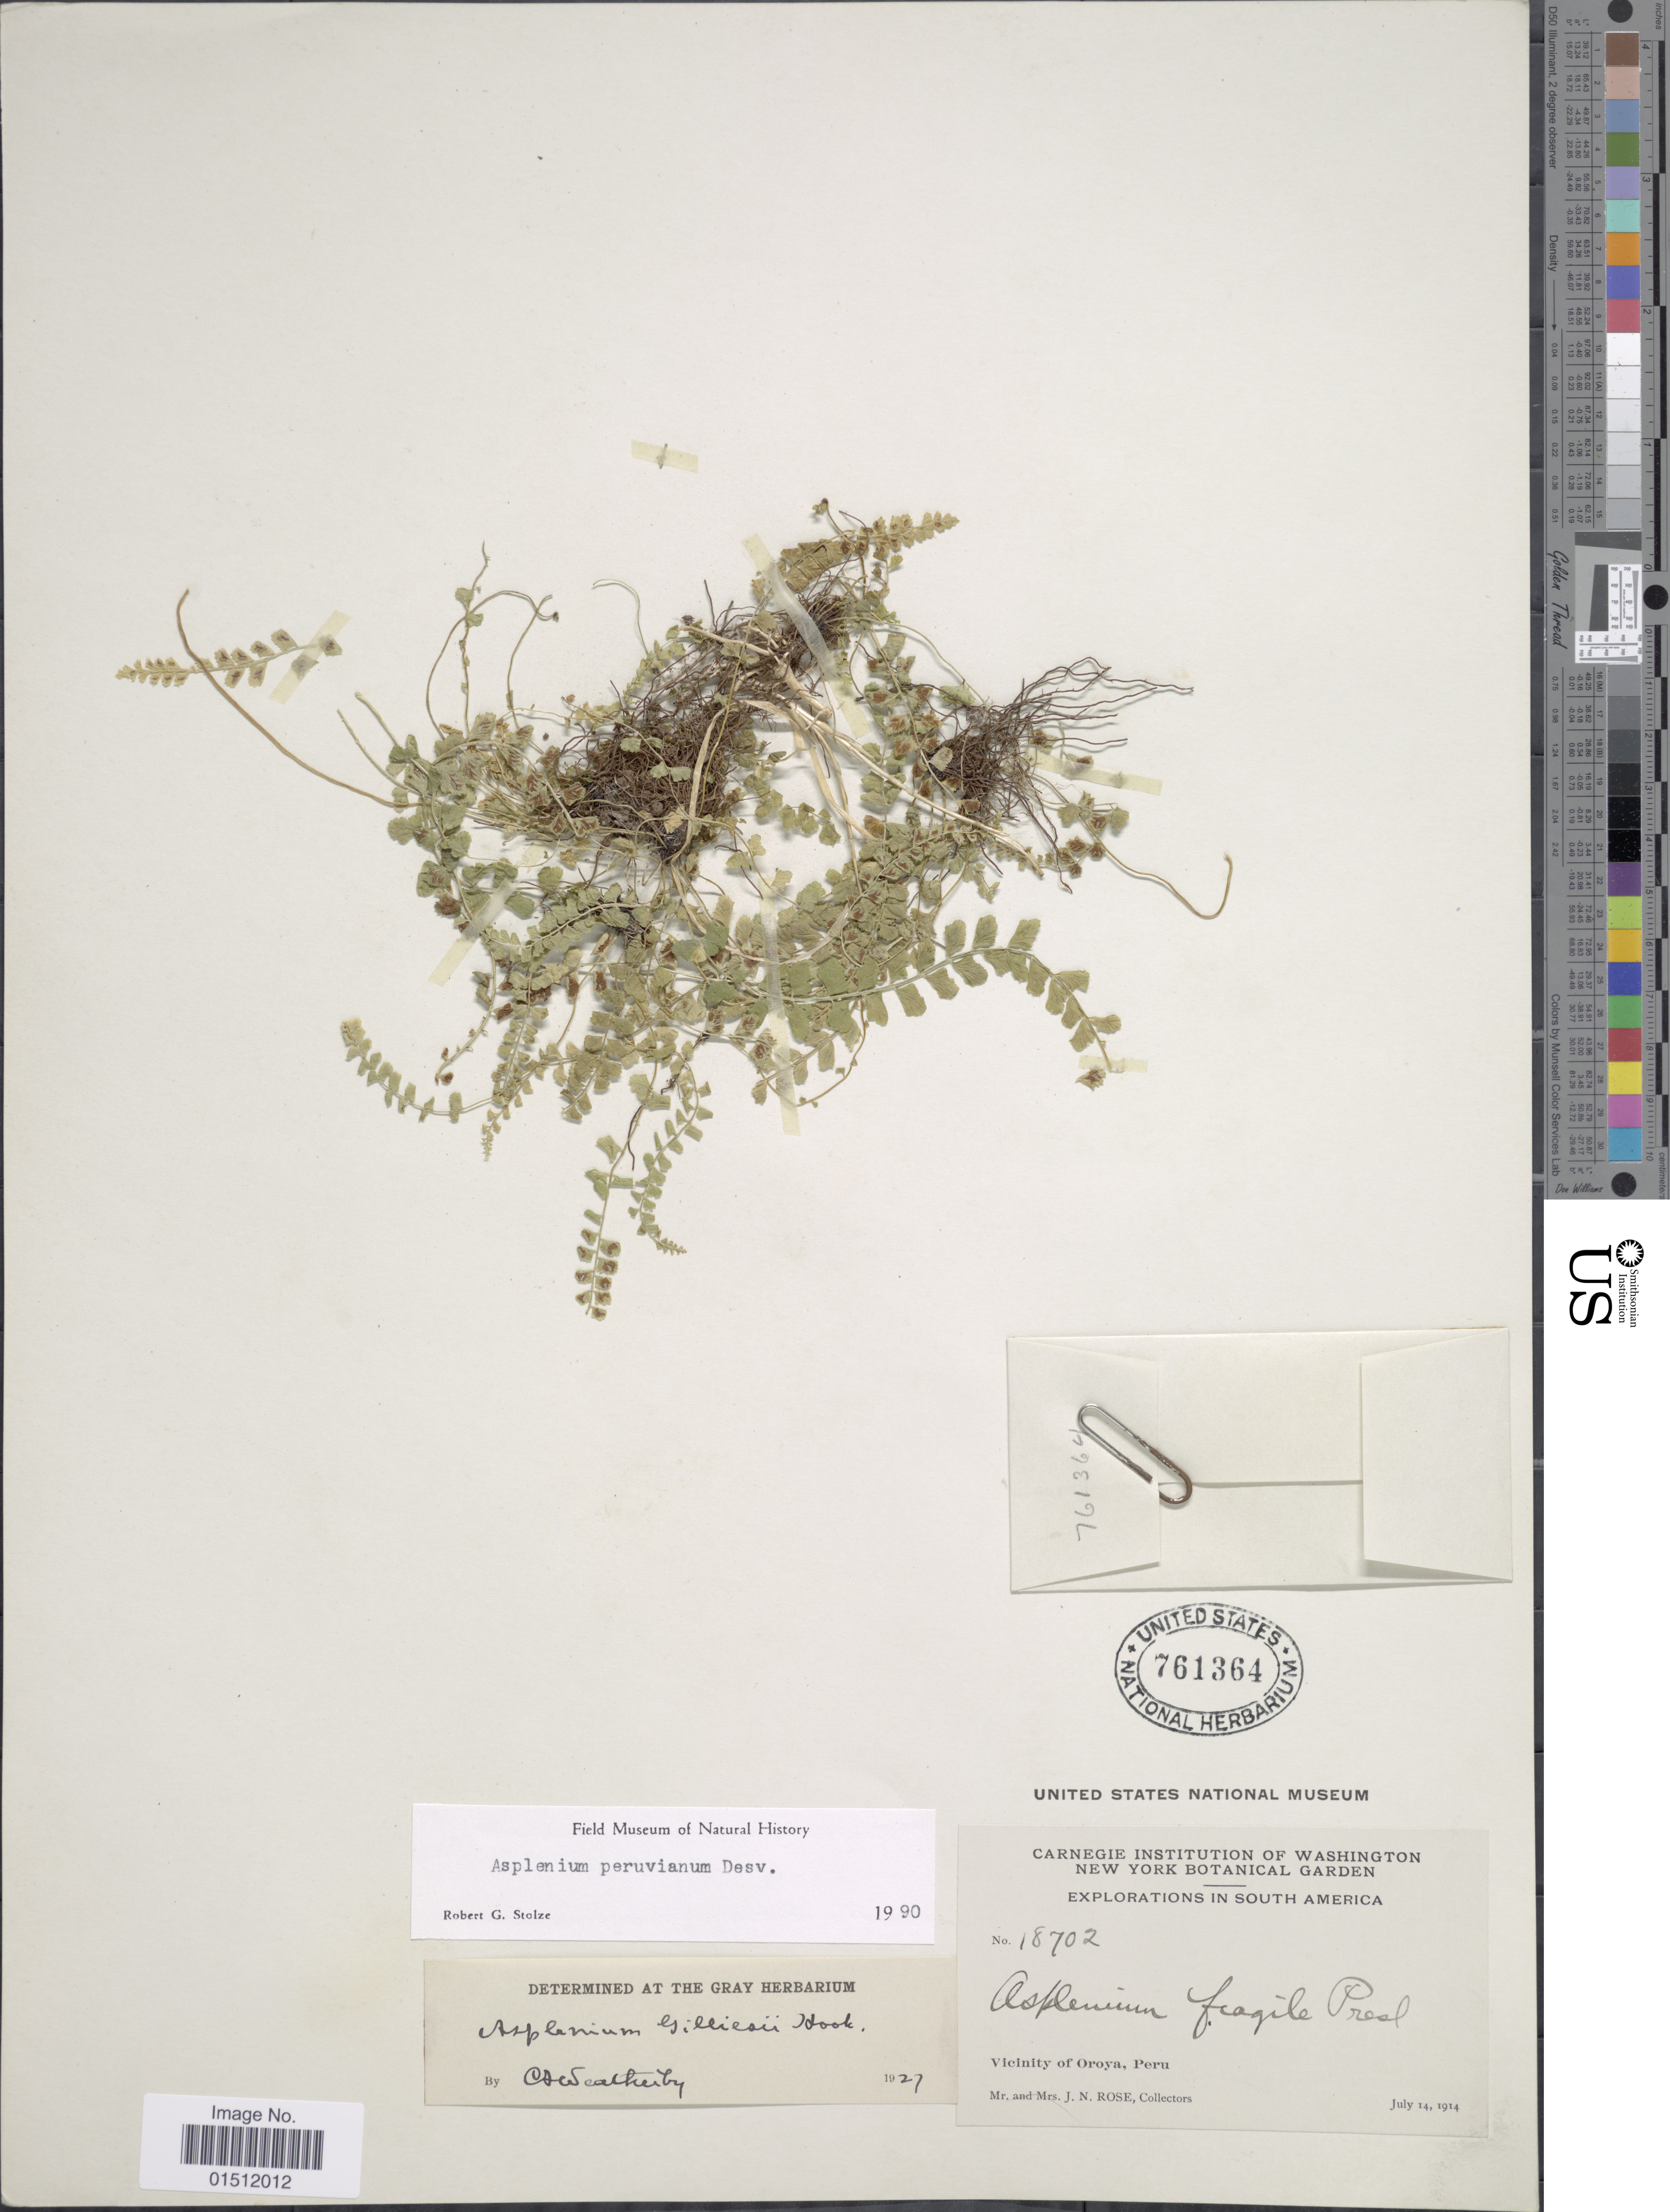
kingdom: Plantae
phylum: Tracheophyta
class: Polypodiopsida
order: Polypodiales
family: Aspleniaceae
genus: Asplenium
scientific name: Asplenium peruvianum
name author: Desv.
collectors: J. N. Rose & L. B. Rose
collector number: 18702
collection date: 1914-07-14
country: Peru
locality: Vicinity of Oroya, Peru.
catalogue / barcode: US 761364